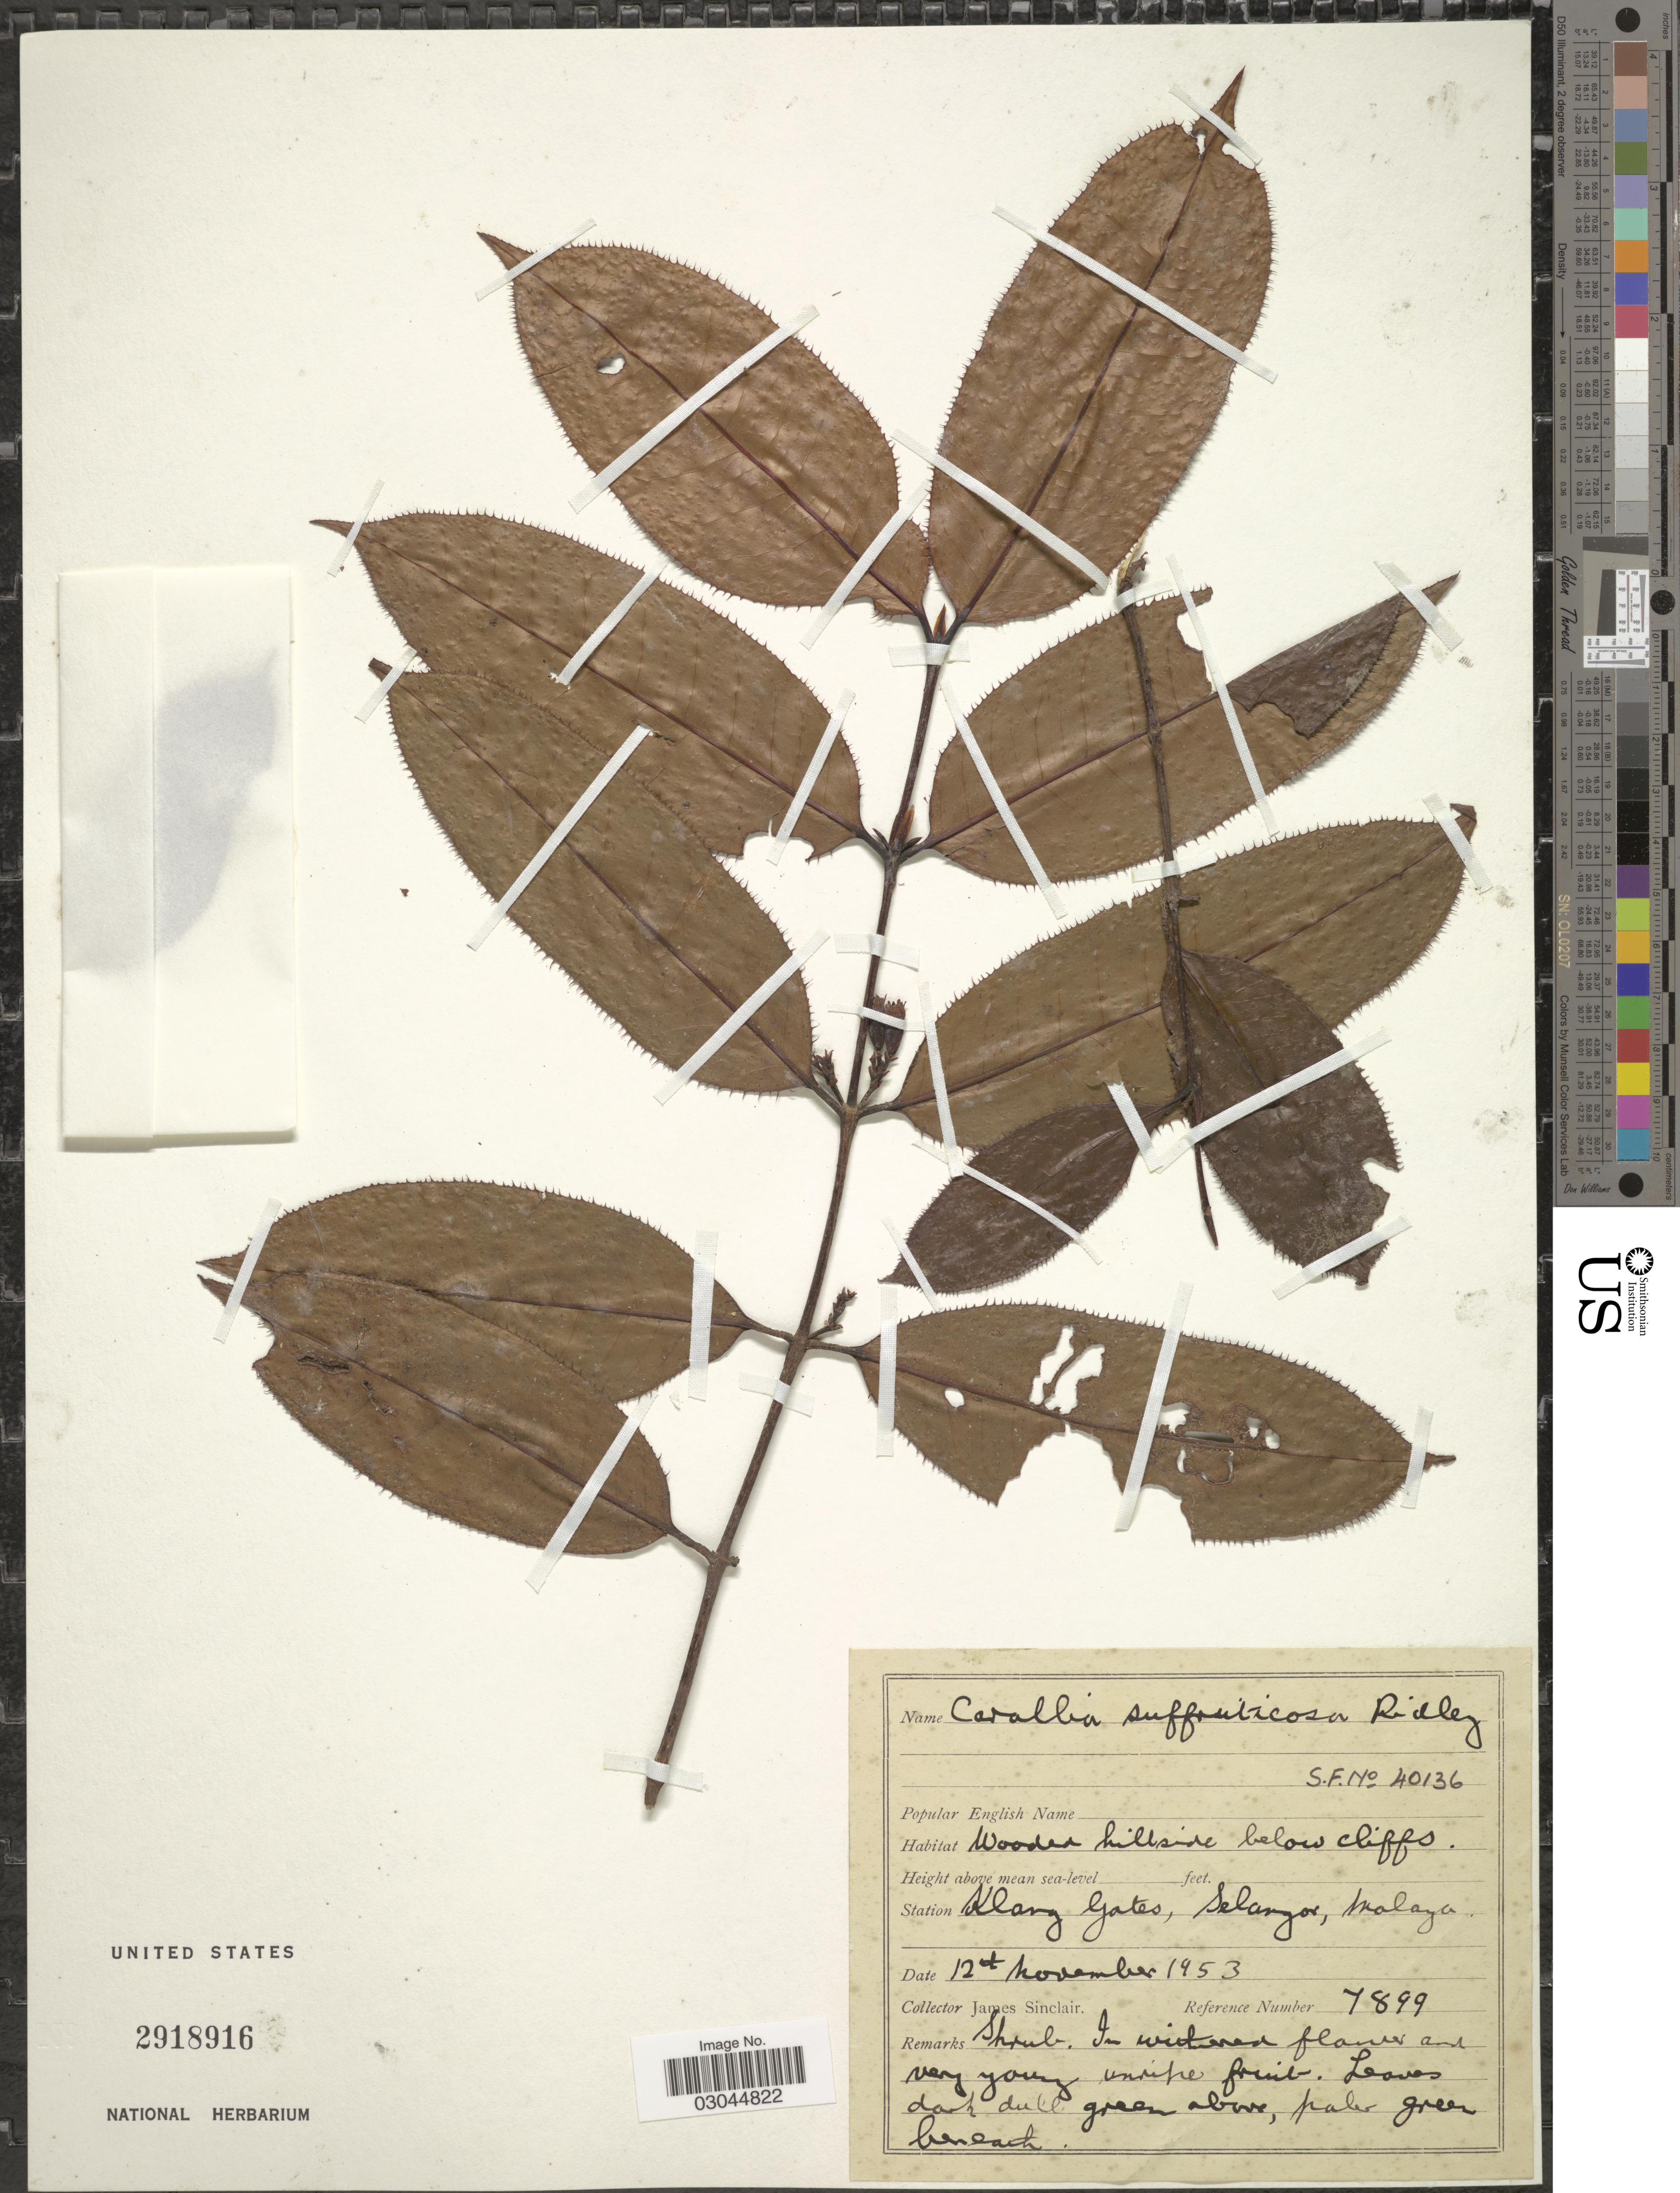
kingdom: Plantae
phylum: Tracheophyta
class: Magnoliopsida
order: Malpighiales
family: Rhizophoraceae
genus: Carallia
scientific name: Carallia suffruticosa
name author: Ridl.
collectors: J. Sinclair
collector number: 7899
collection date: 1953-11-12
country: Malaysia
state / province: Selangor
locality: Station Klang Gates, Malaya.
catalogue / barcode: US 2918916